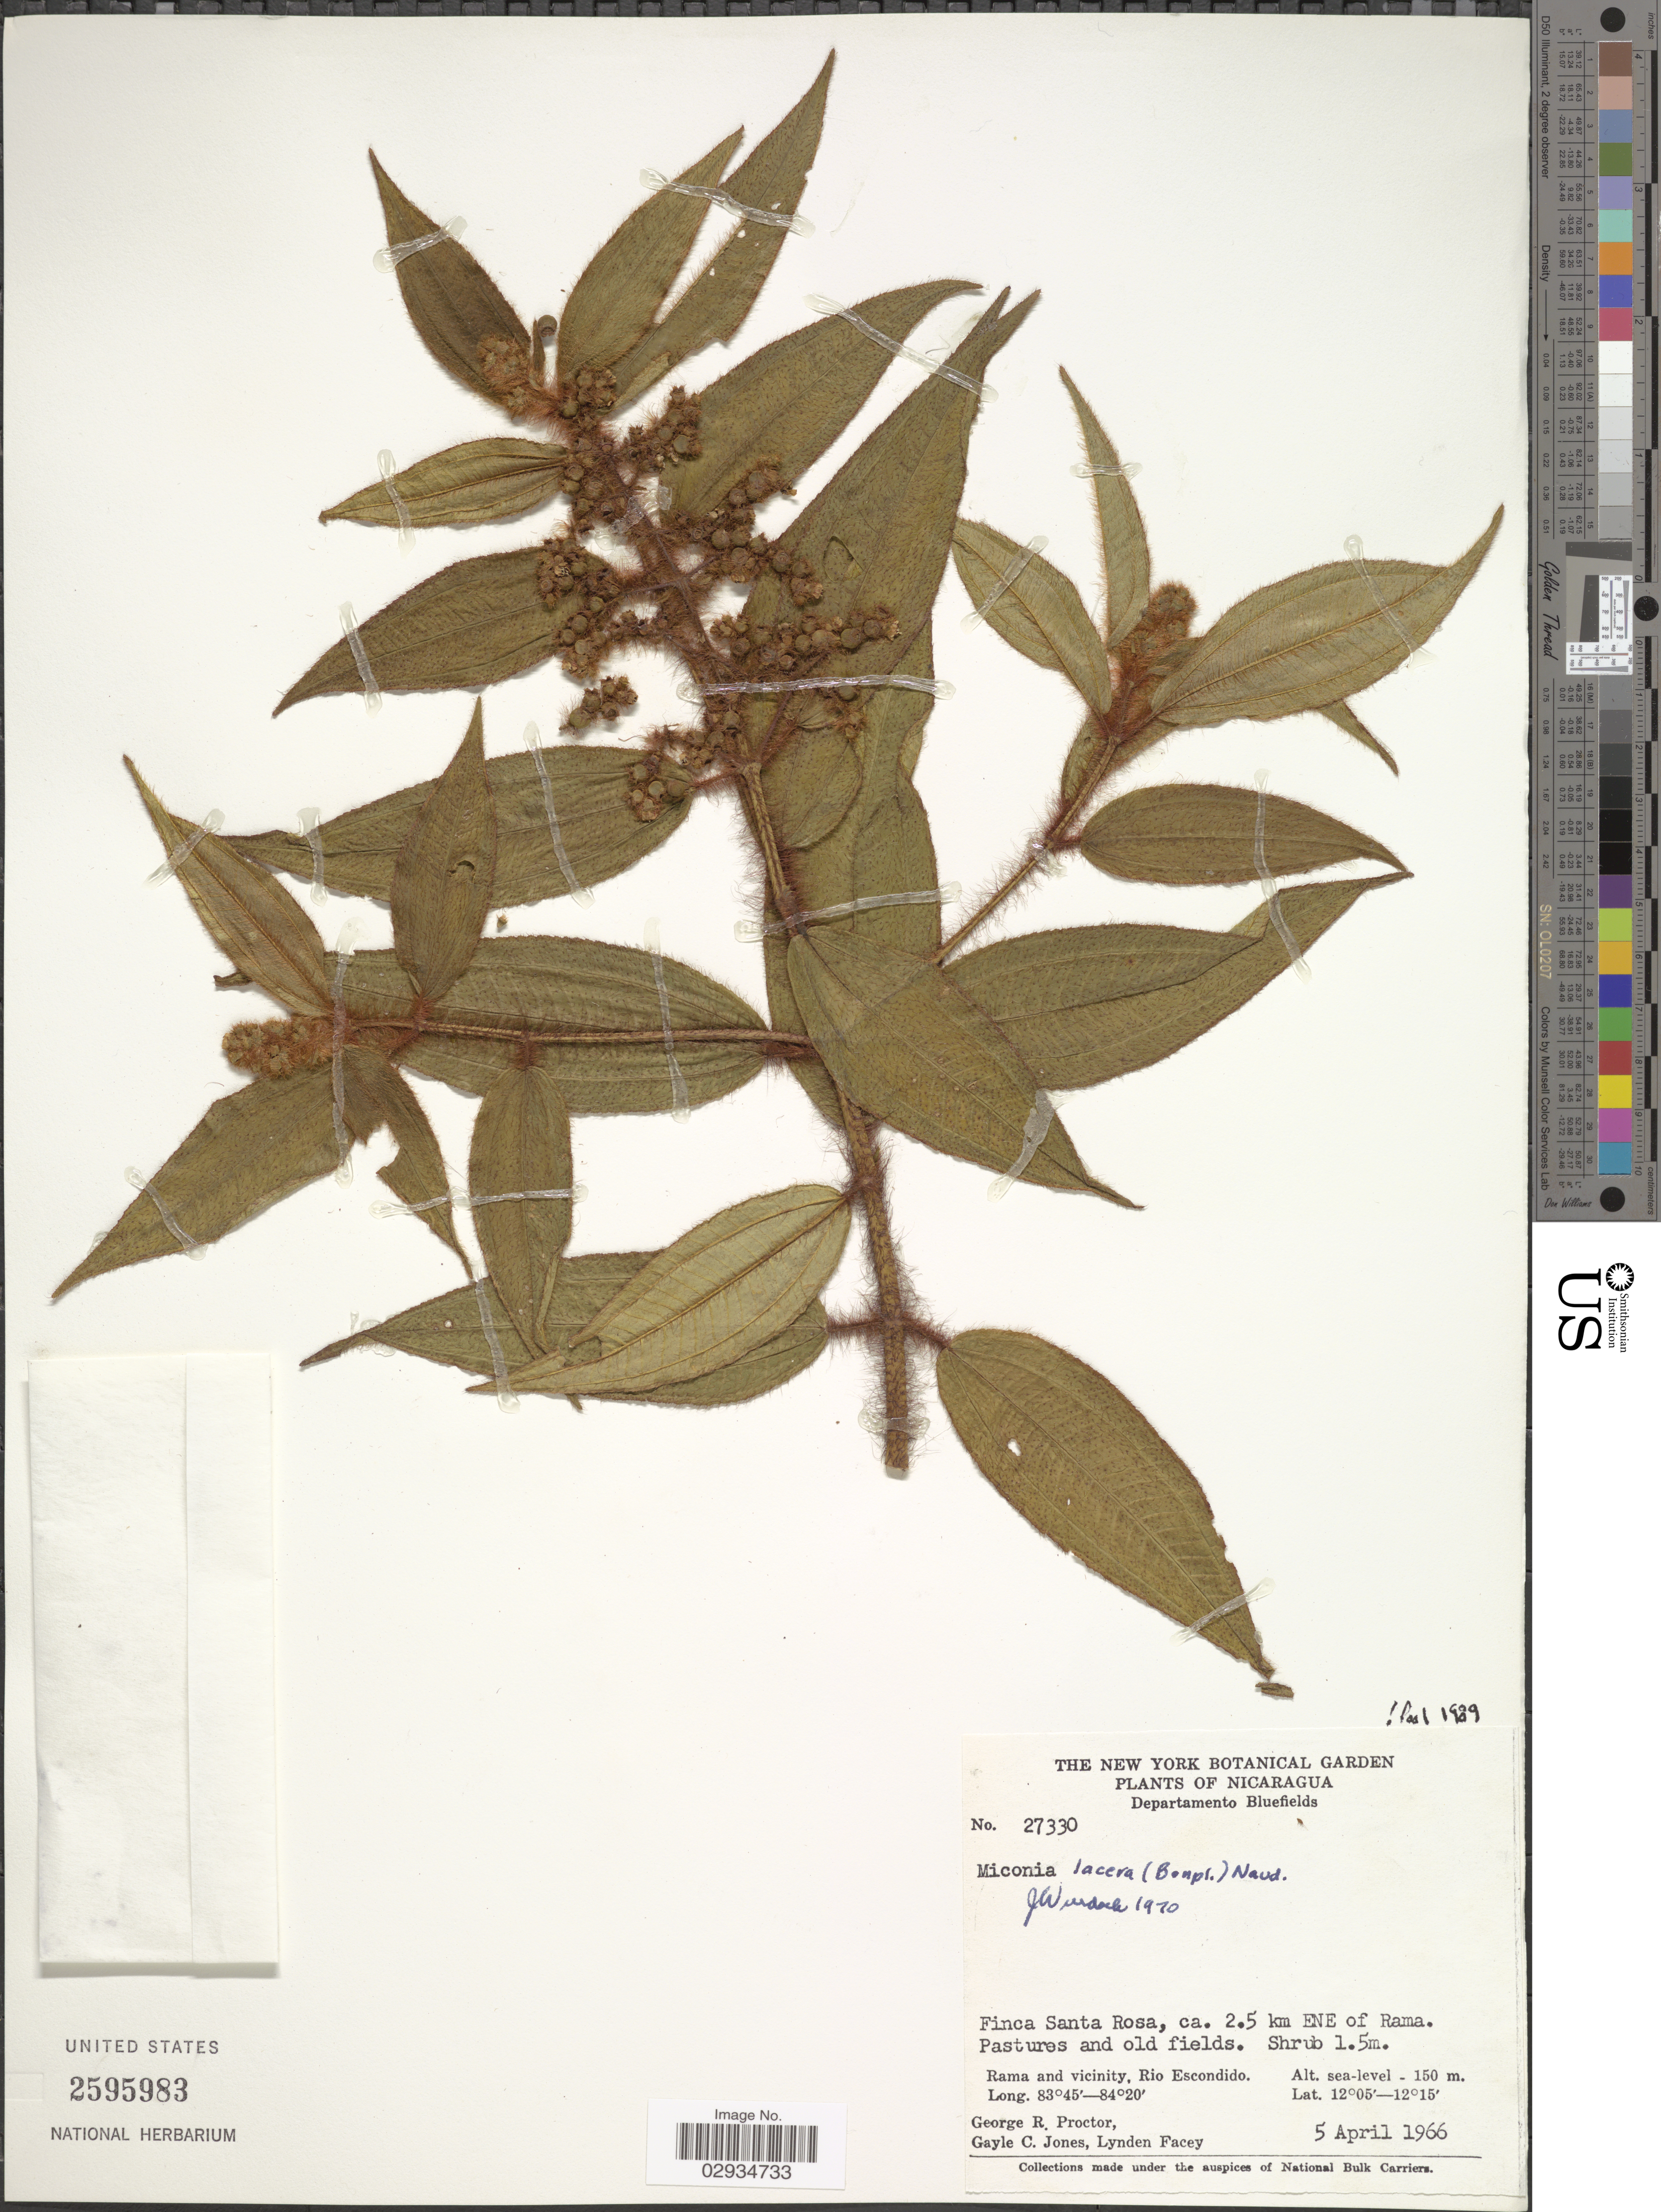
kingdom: Plantae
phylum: Tracheophyta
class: Magnoliopsida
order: Myrtales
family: Melastomataceae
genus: Miconia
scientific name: Miconia lacera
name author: (Bonpl.) Naudin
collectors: G. R. Proctor, G. C. Jones & L. Facey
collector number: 27330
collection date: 1966-04-05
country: Nicaragua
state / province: Atlantico Sur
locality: Departamento Bluefields. Finca Santa Rosa, ca. 2.5 km ENE of Rama. Pastures and old fields. Rama and vicinity, Rio Escondido.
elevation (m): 0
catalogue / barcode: US 2595983